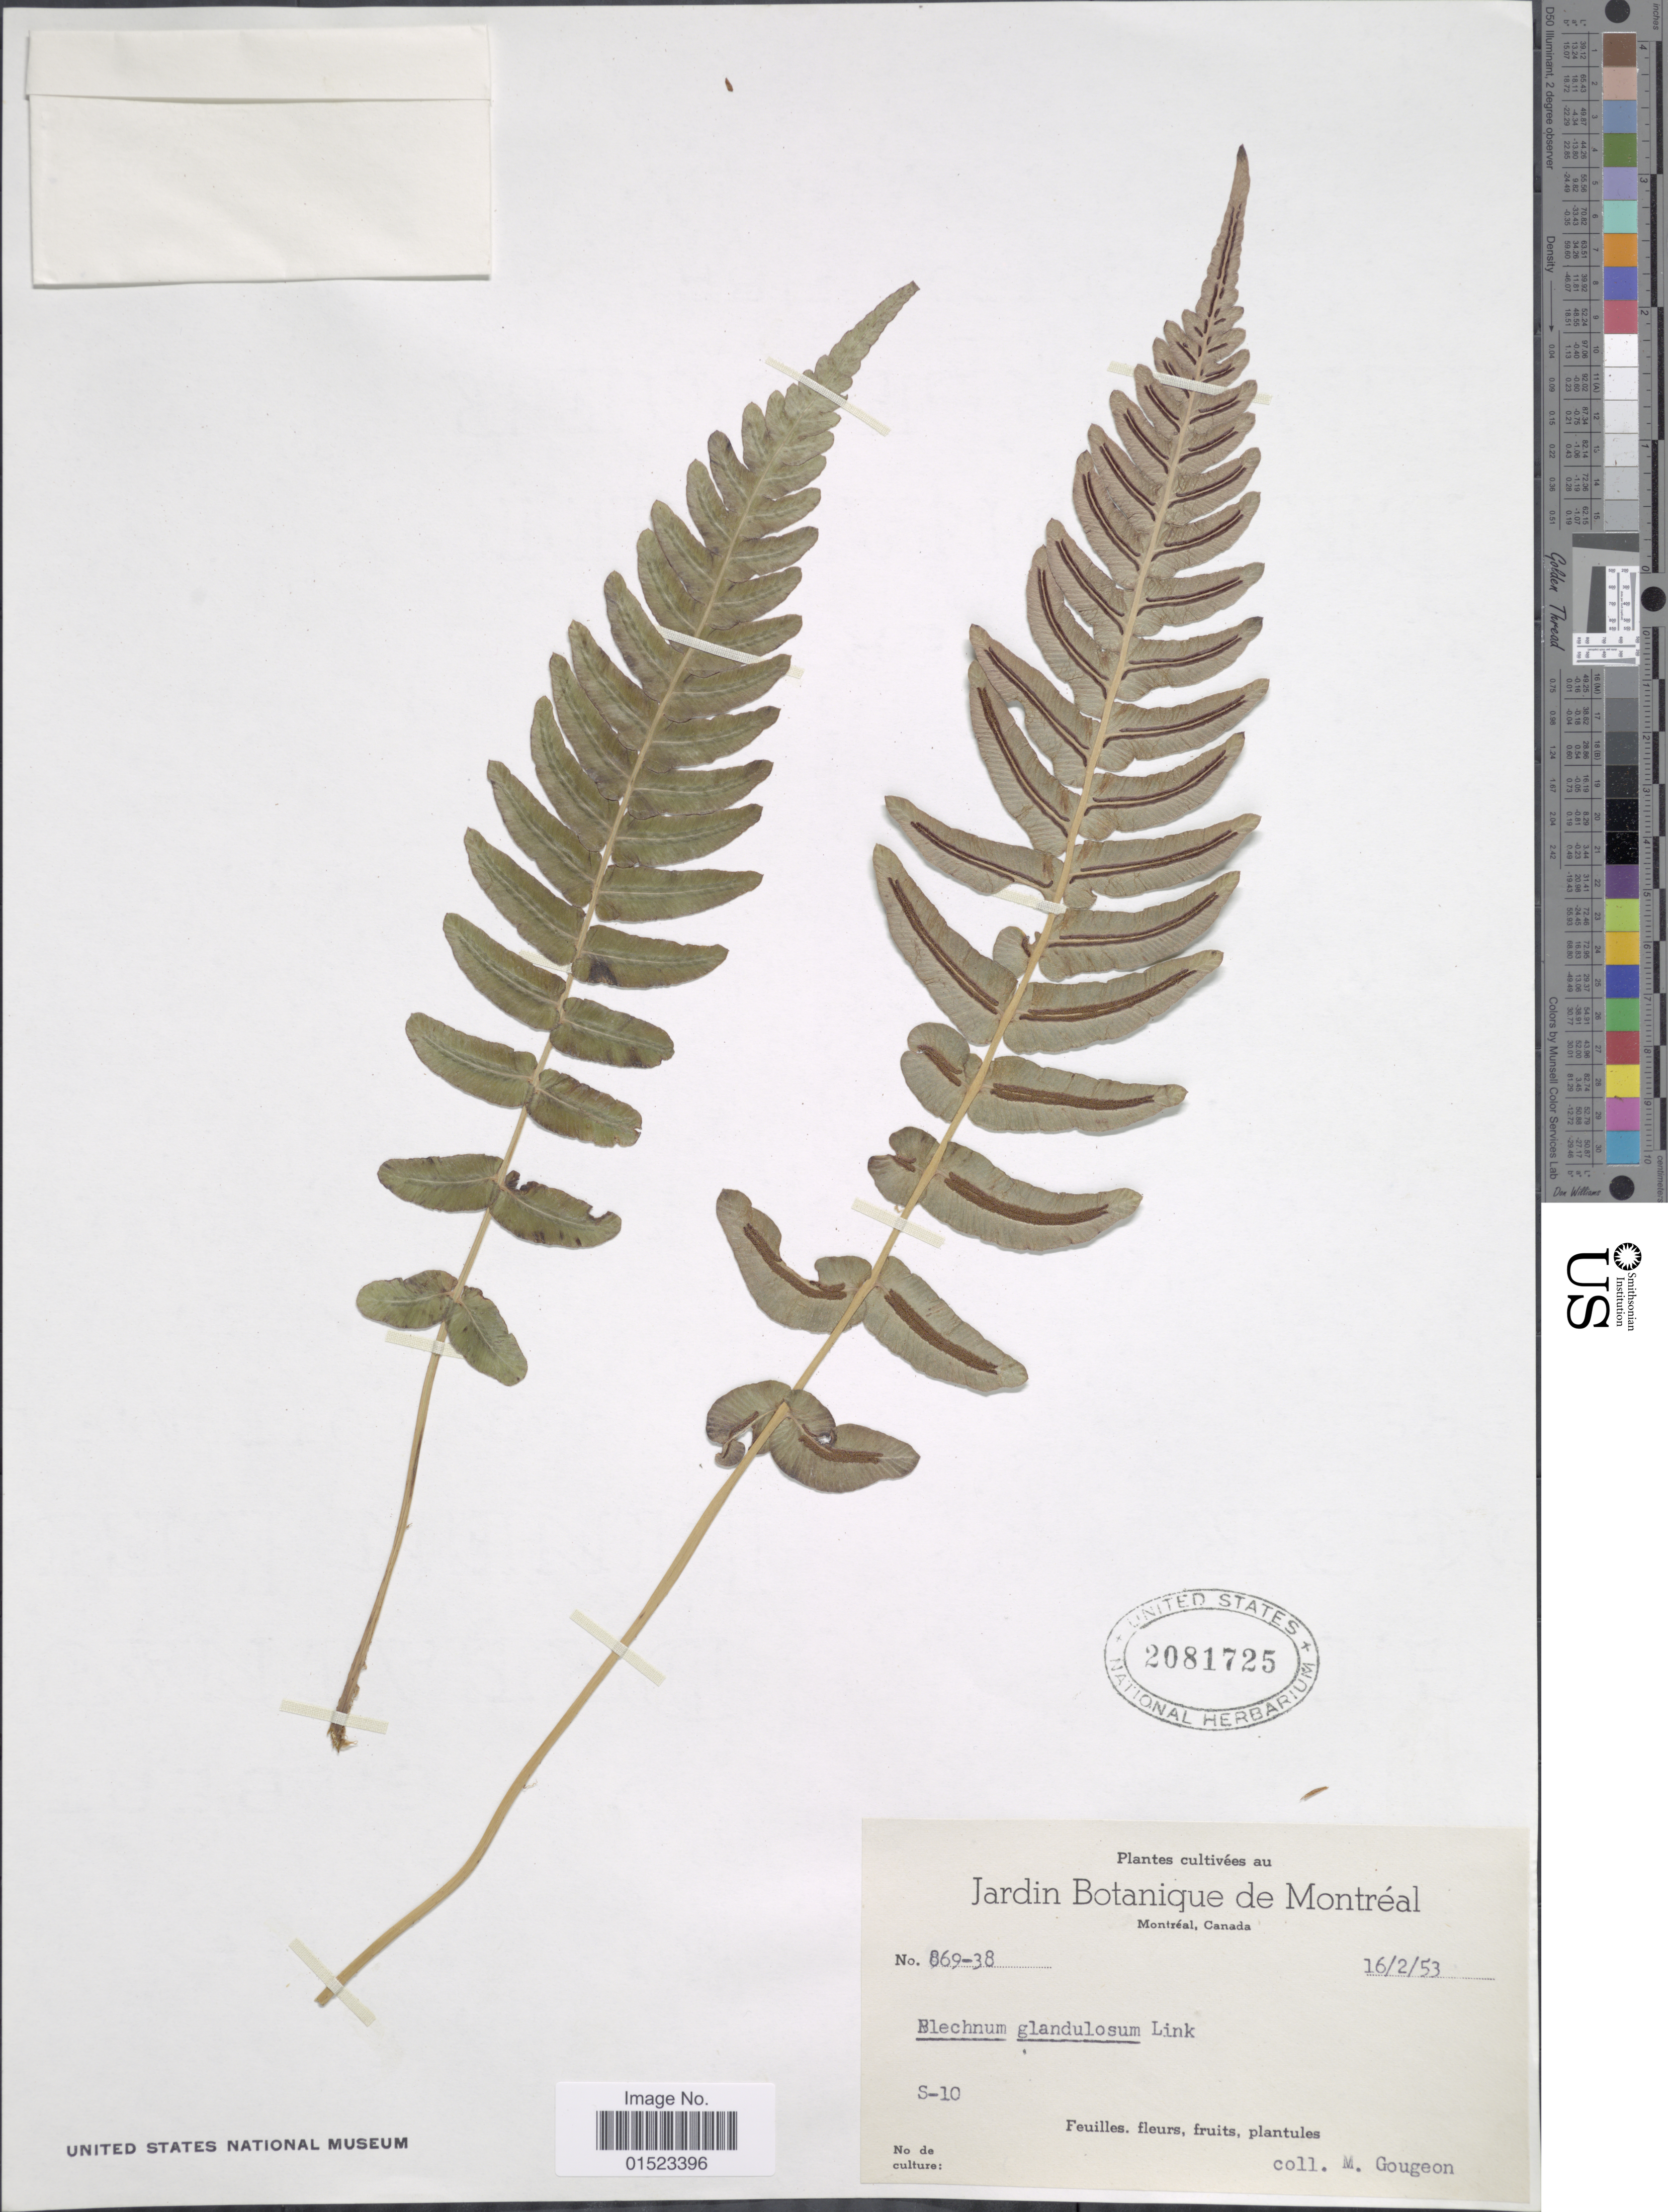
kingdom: Plantae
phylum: Tracheophyta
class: Polypodiopsida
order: Polypodiales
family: Blechnaceae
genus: Blechnum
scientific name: Blechnum glandulosum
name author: Link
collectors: M. Gougeon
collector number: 869-39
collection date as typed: Transcribed d/m/y: 16/2/53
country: Canada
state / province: Quebec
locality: Montreal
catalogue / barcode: US 2081725